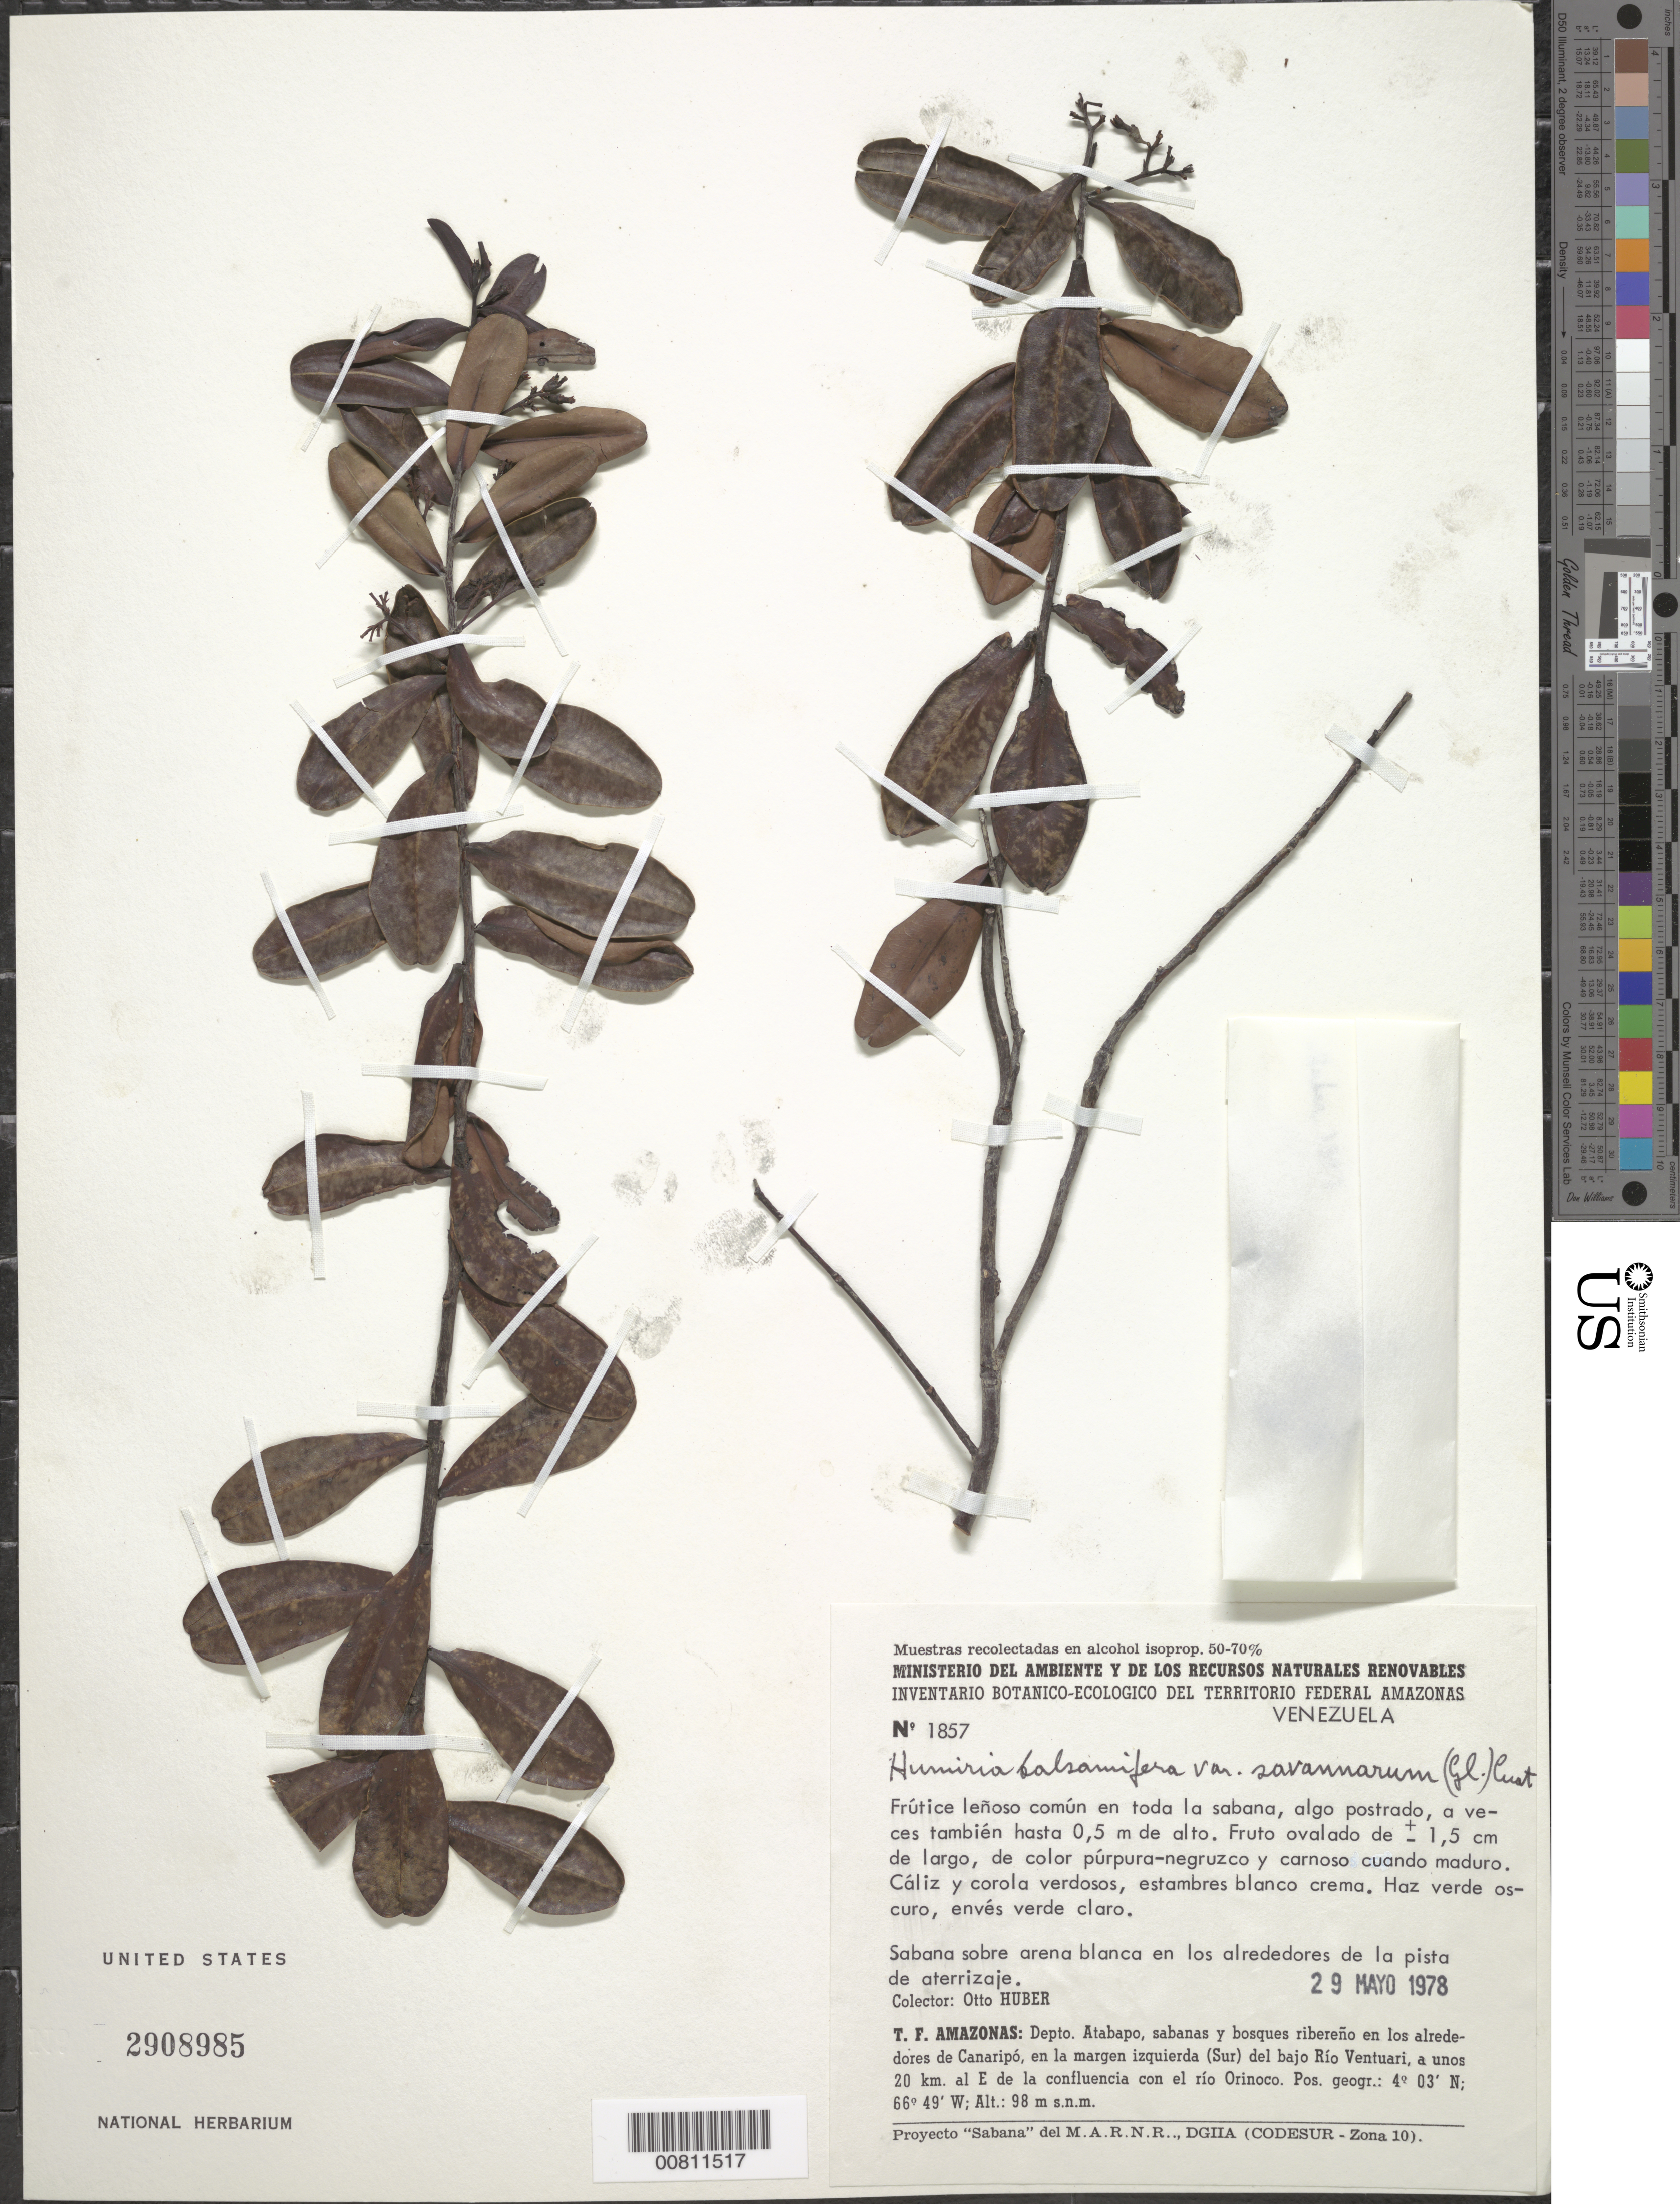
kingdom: Plantae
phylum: Tracheophyta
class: Magnoliopsida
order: Malpighiales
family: Humiriaceae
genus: Humiria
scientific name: Humiria balsamifera var. savannarum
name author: (Gleason) Cuatrec.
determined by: Cuatrecasas, J.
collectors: O. Huber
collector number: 1857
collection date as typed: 29-May-78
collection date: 1978-05-29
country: Venezuela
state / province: Amazonas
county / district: Atabapo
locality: Canaripó, S del Bajo Río Ventuari, 20 km E de la confluencia con el Río Orinoco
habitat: En toda la sabana. Sabana sobre arena blanca en los alrededores de la pista de aterrizaje y bosques ribereños;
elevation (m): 98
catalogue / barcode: US 2908985